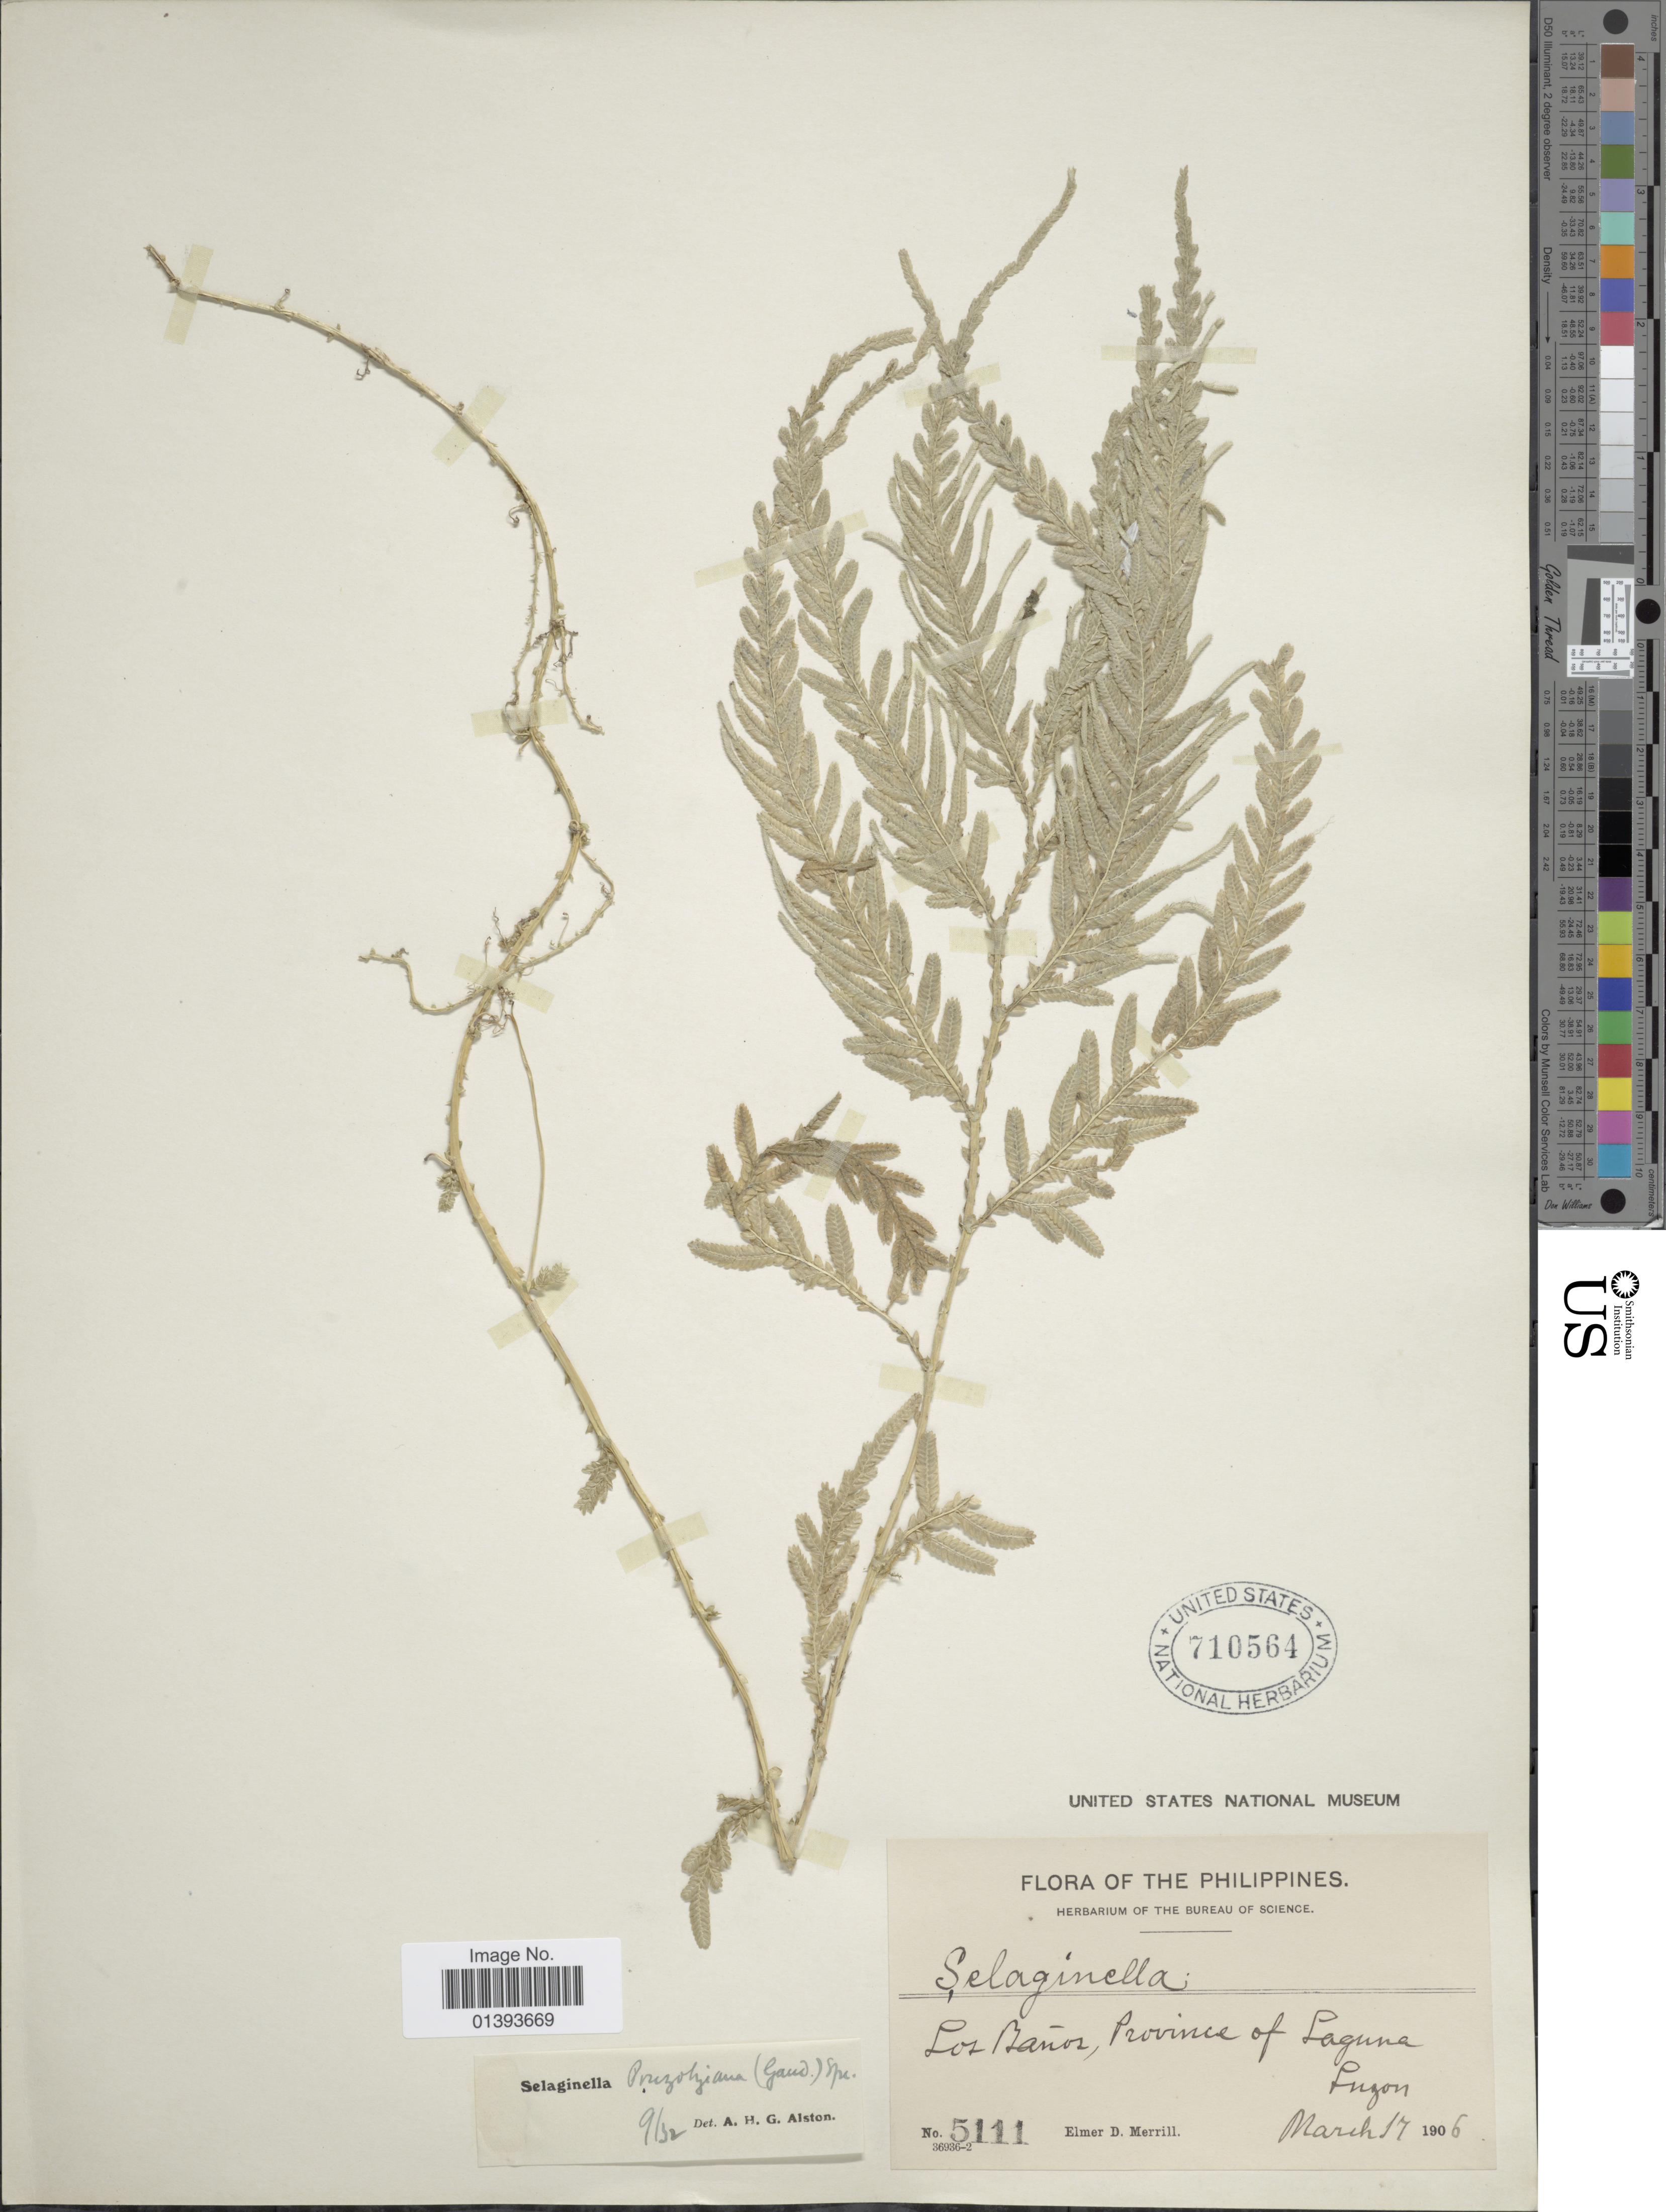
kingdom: Plantae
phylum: Tracheophyta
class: Lycopodiopsida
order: Selaginellales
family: Selaginellaceae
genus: Selaginella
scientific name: Selaginella delicatula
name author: (Desv.) Alston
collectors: E. D. Merrill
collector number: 5111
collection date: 1906-03-17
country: Philippines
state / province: Central Luzon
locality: Los Baños, province of Laguna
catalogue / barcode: US 710564